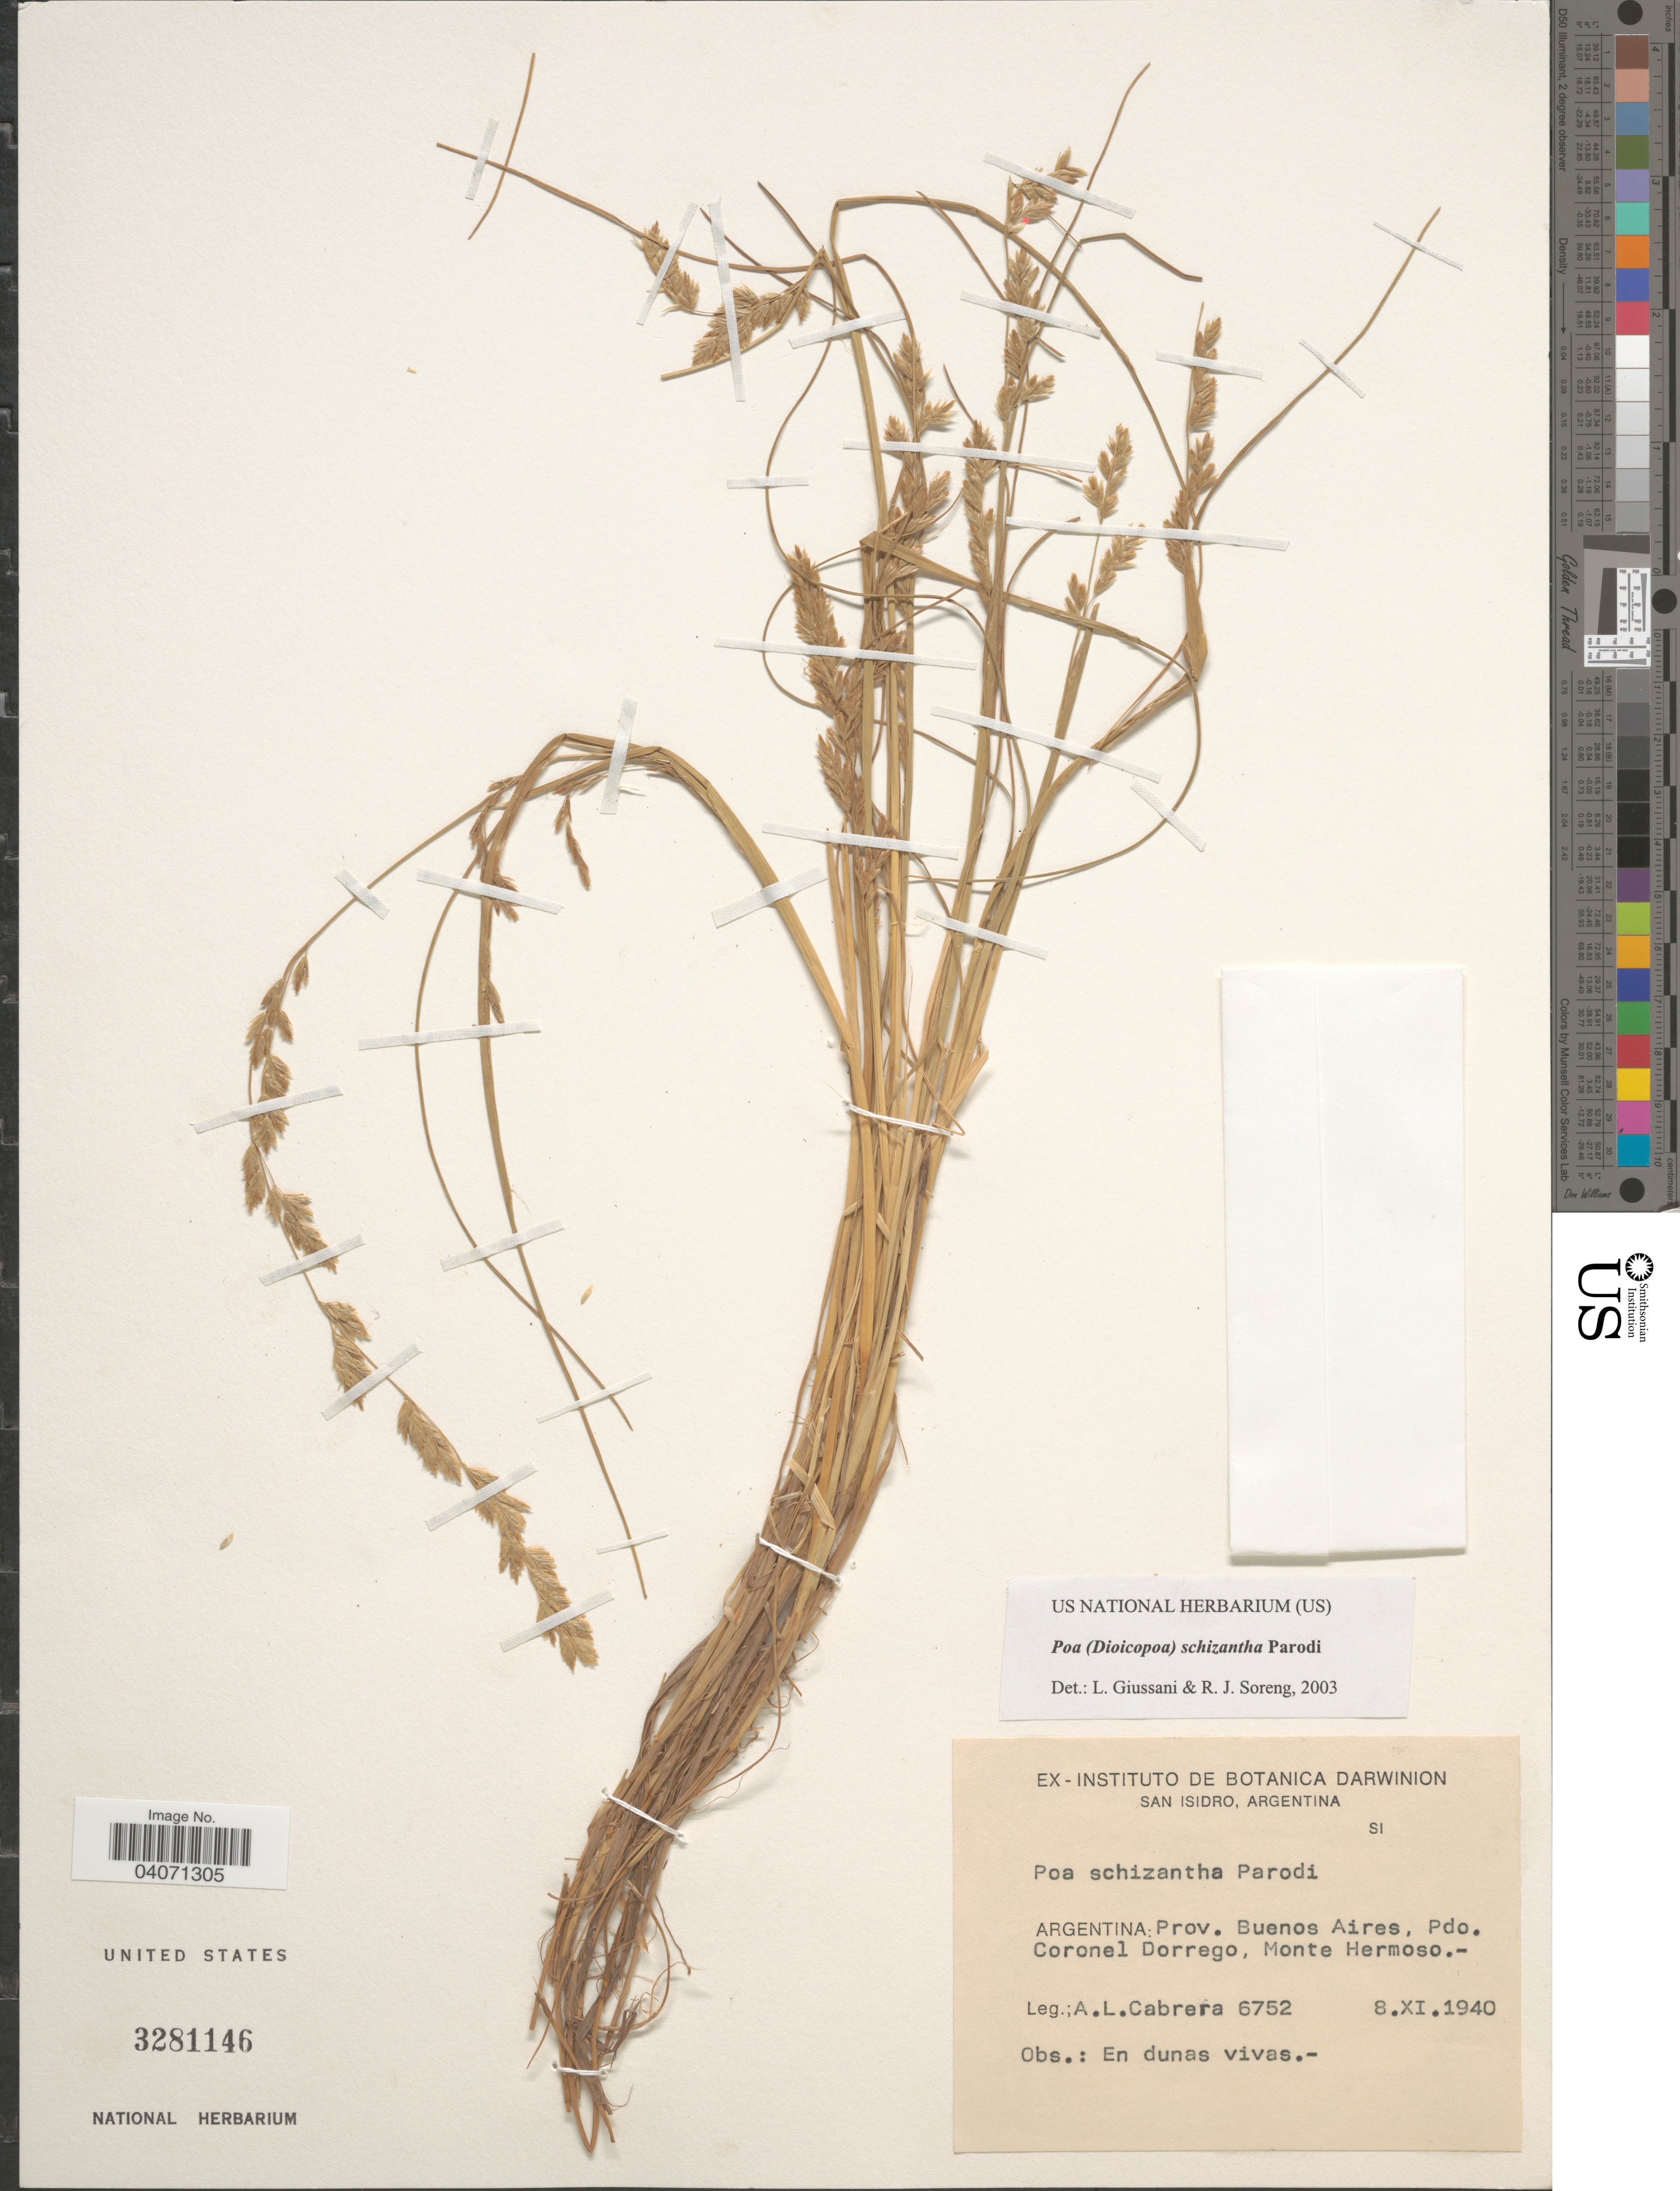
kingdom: Plantae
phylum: Tracheophyta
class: Liliopsida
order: Poales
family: Poaceae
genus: Poa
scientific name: Poa schizantha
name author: Parodi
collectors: A. L. Cabrera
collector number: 6752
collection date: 1940-11-08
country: Argentina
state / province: Buenos Aires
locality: Pdo. Coronel Dorrego, Monte Hermoso.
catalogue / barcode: US 3281146